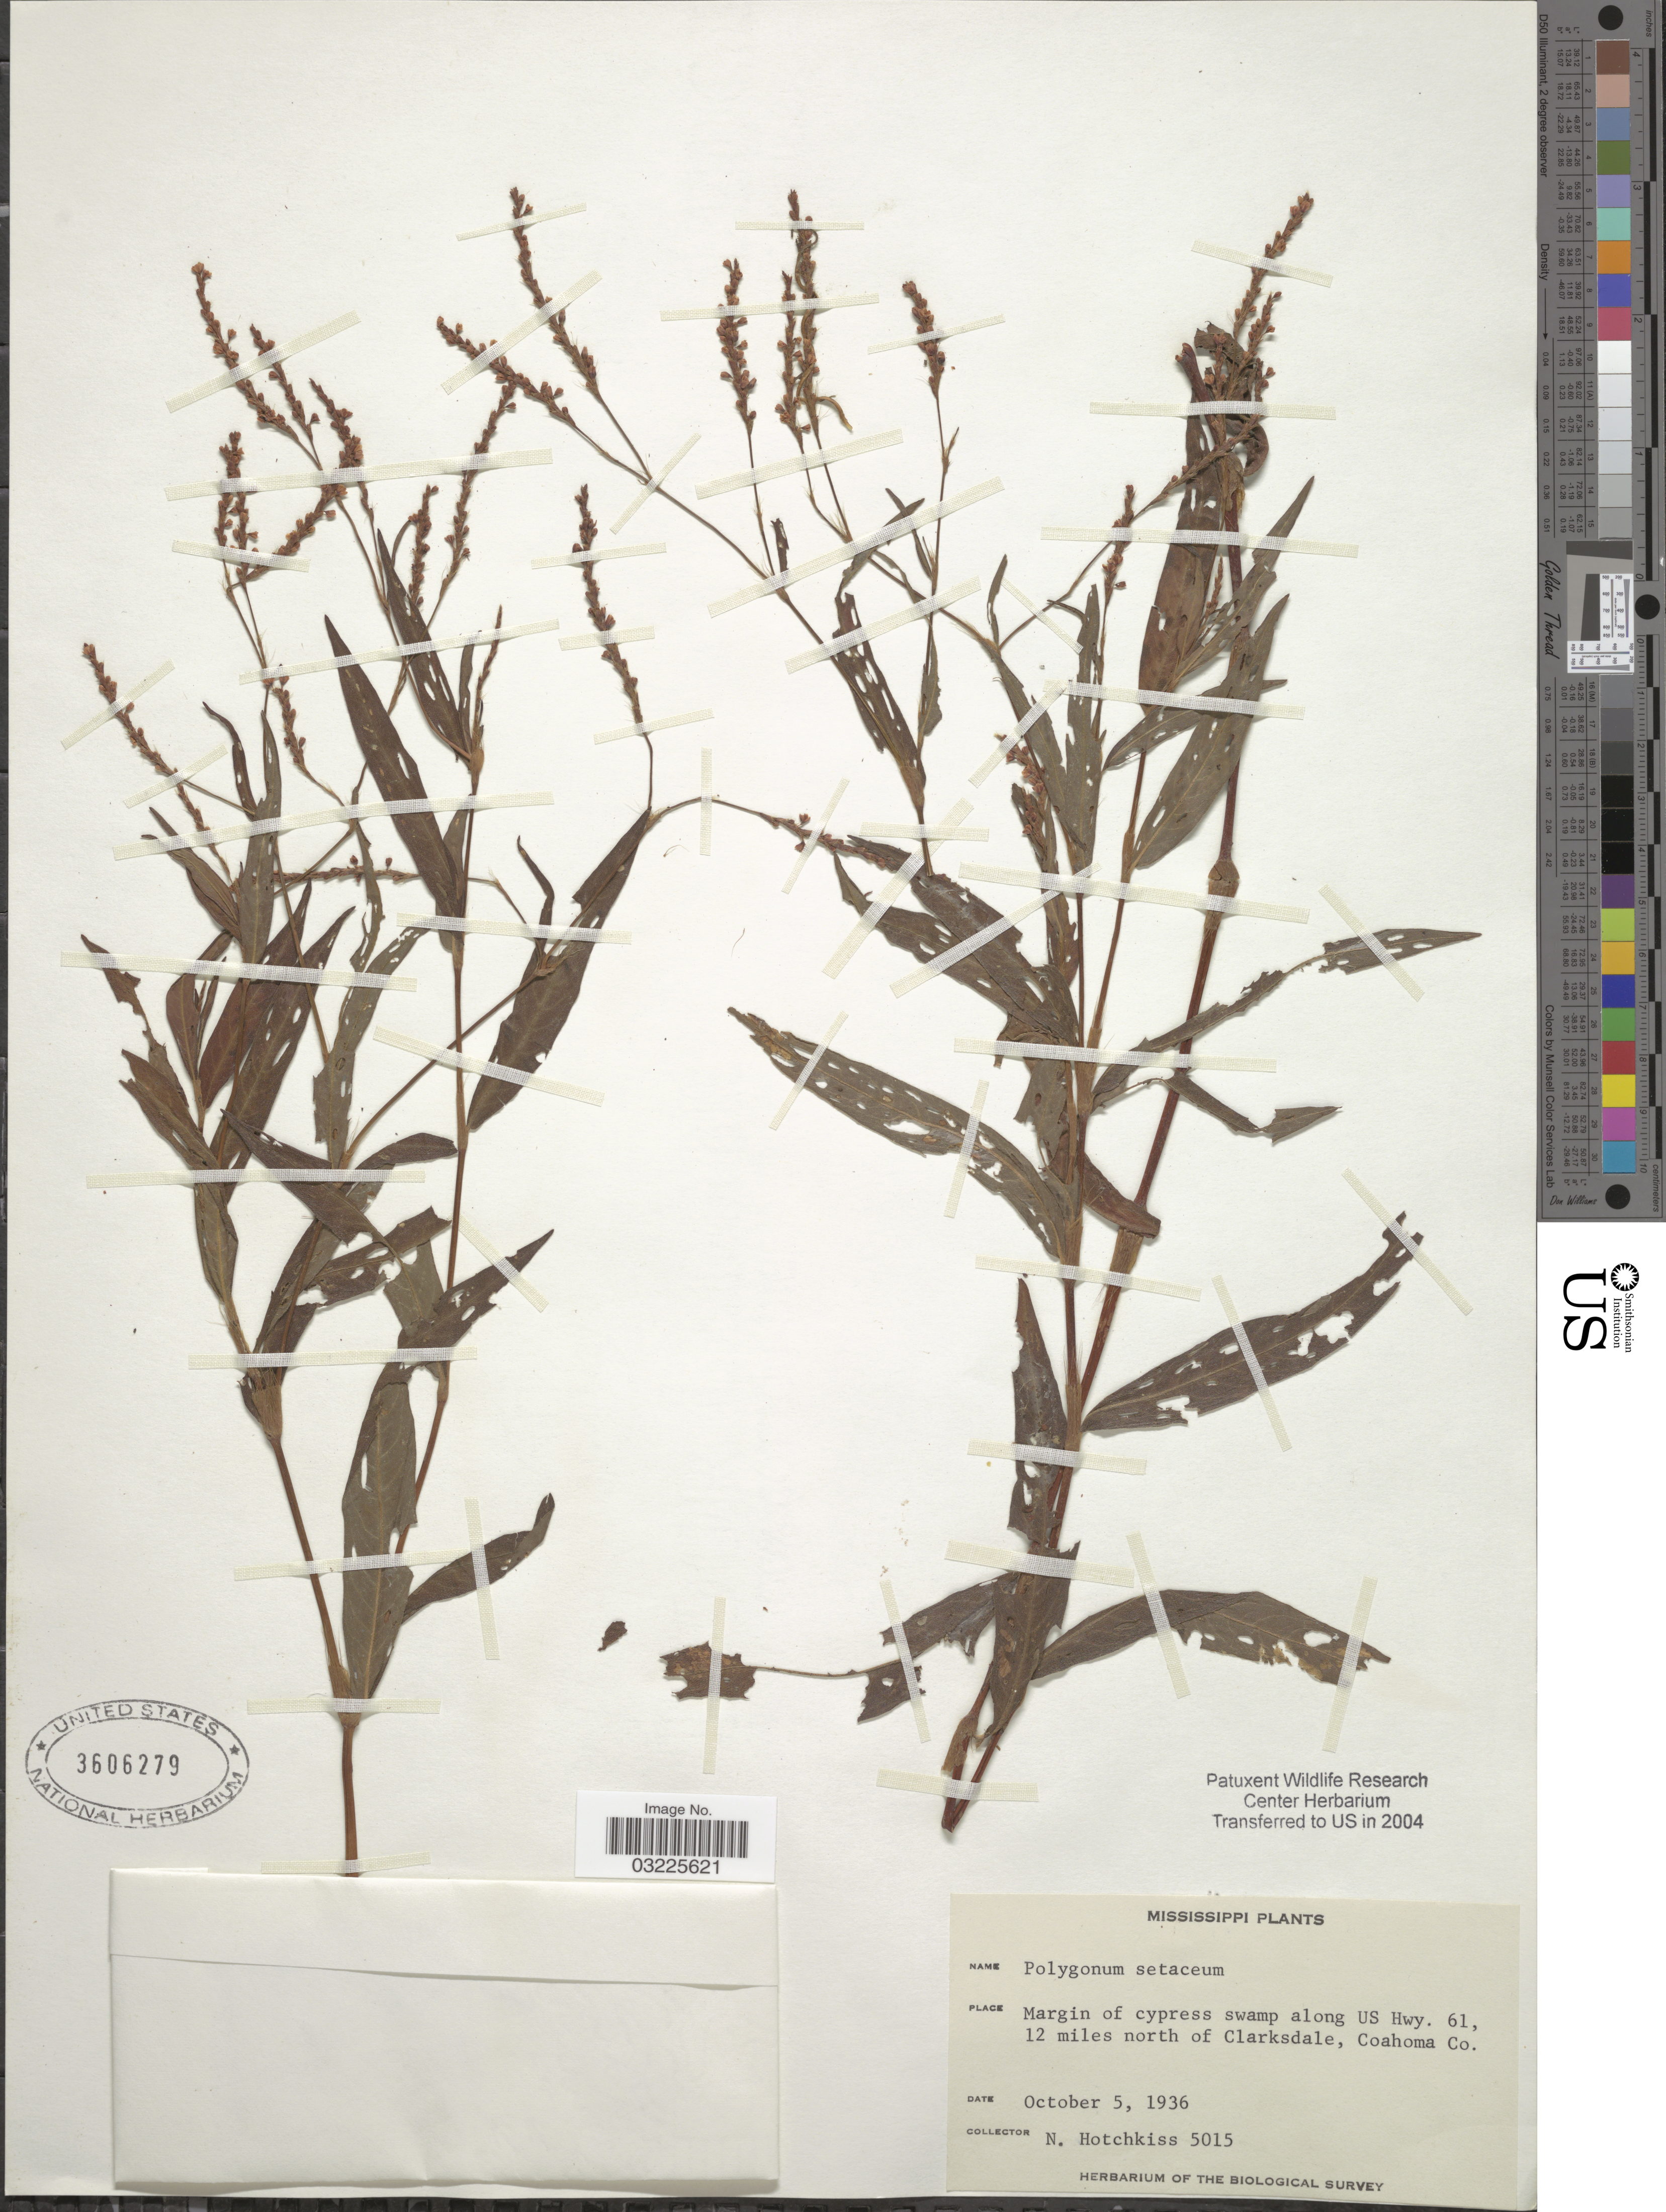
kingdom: Plantae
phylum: Tracheophyta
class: Magnoliopsida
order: Caryophyllales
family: Polygonaceae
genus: Persicaria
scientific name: Persicaria setacea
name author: Small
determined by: Atha, D. E.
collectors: N. Hotchkiss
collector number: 5015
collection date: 1936-10-05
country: United States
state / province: Mississippi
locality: Margin of cypress swamp along US Hwy. 61, 12 miles north of Clarksdale, Coahoma Co.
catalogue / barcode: US 3606279